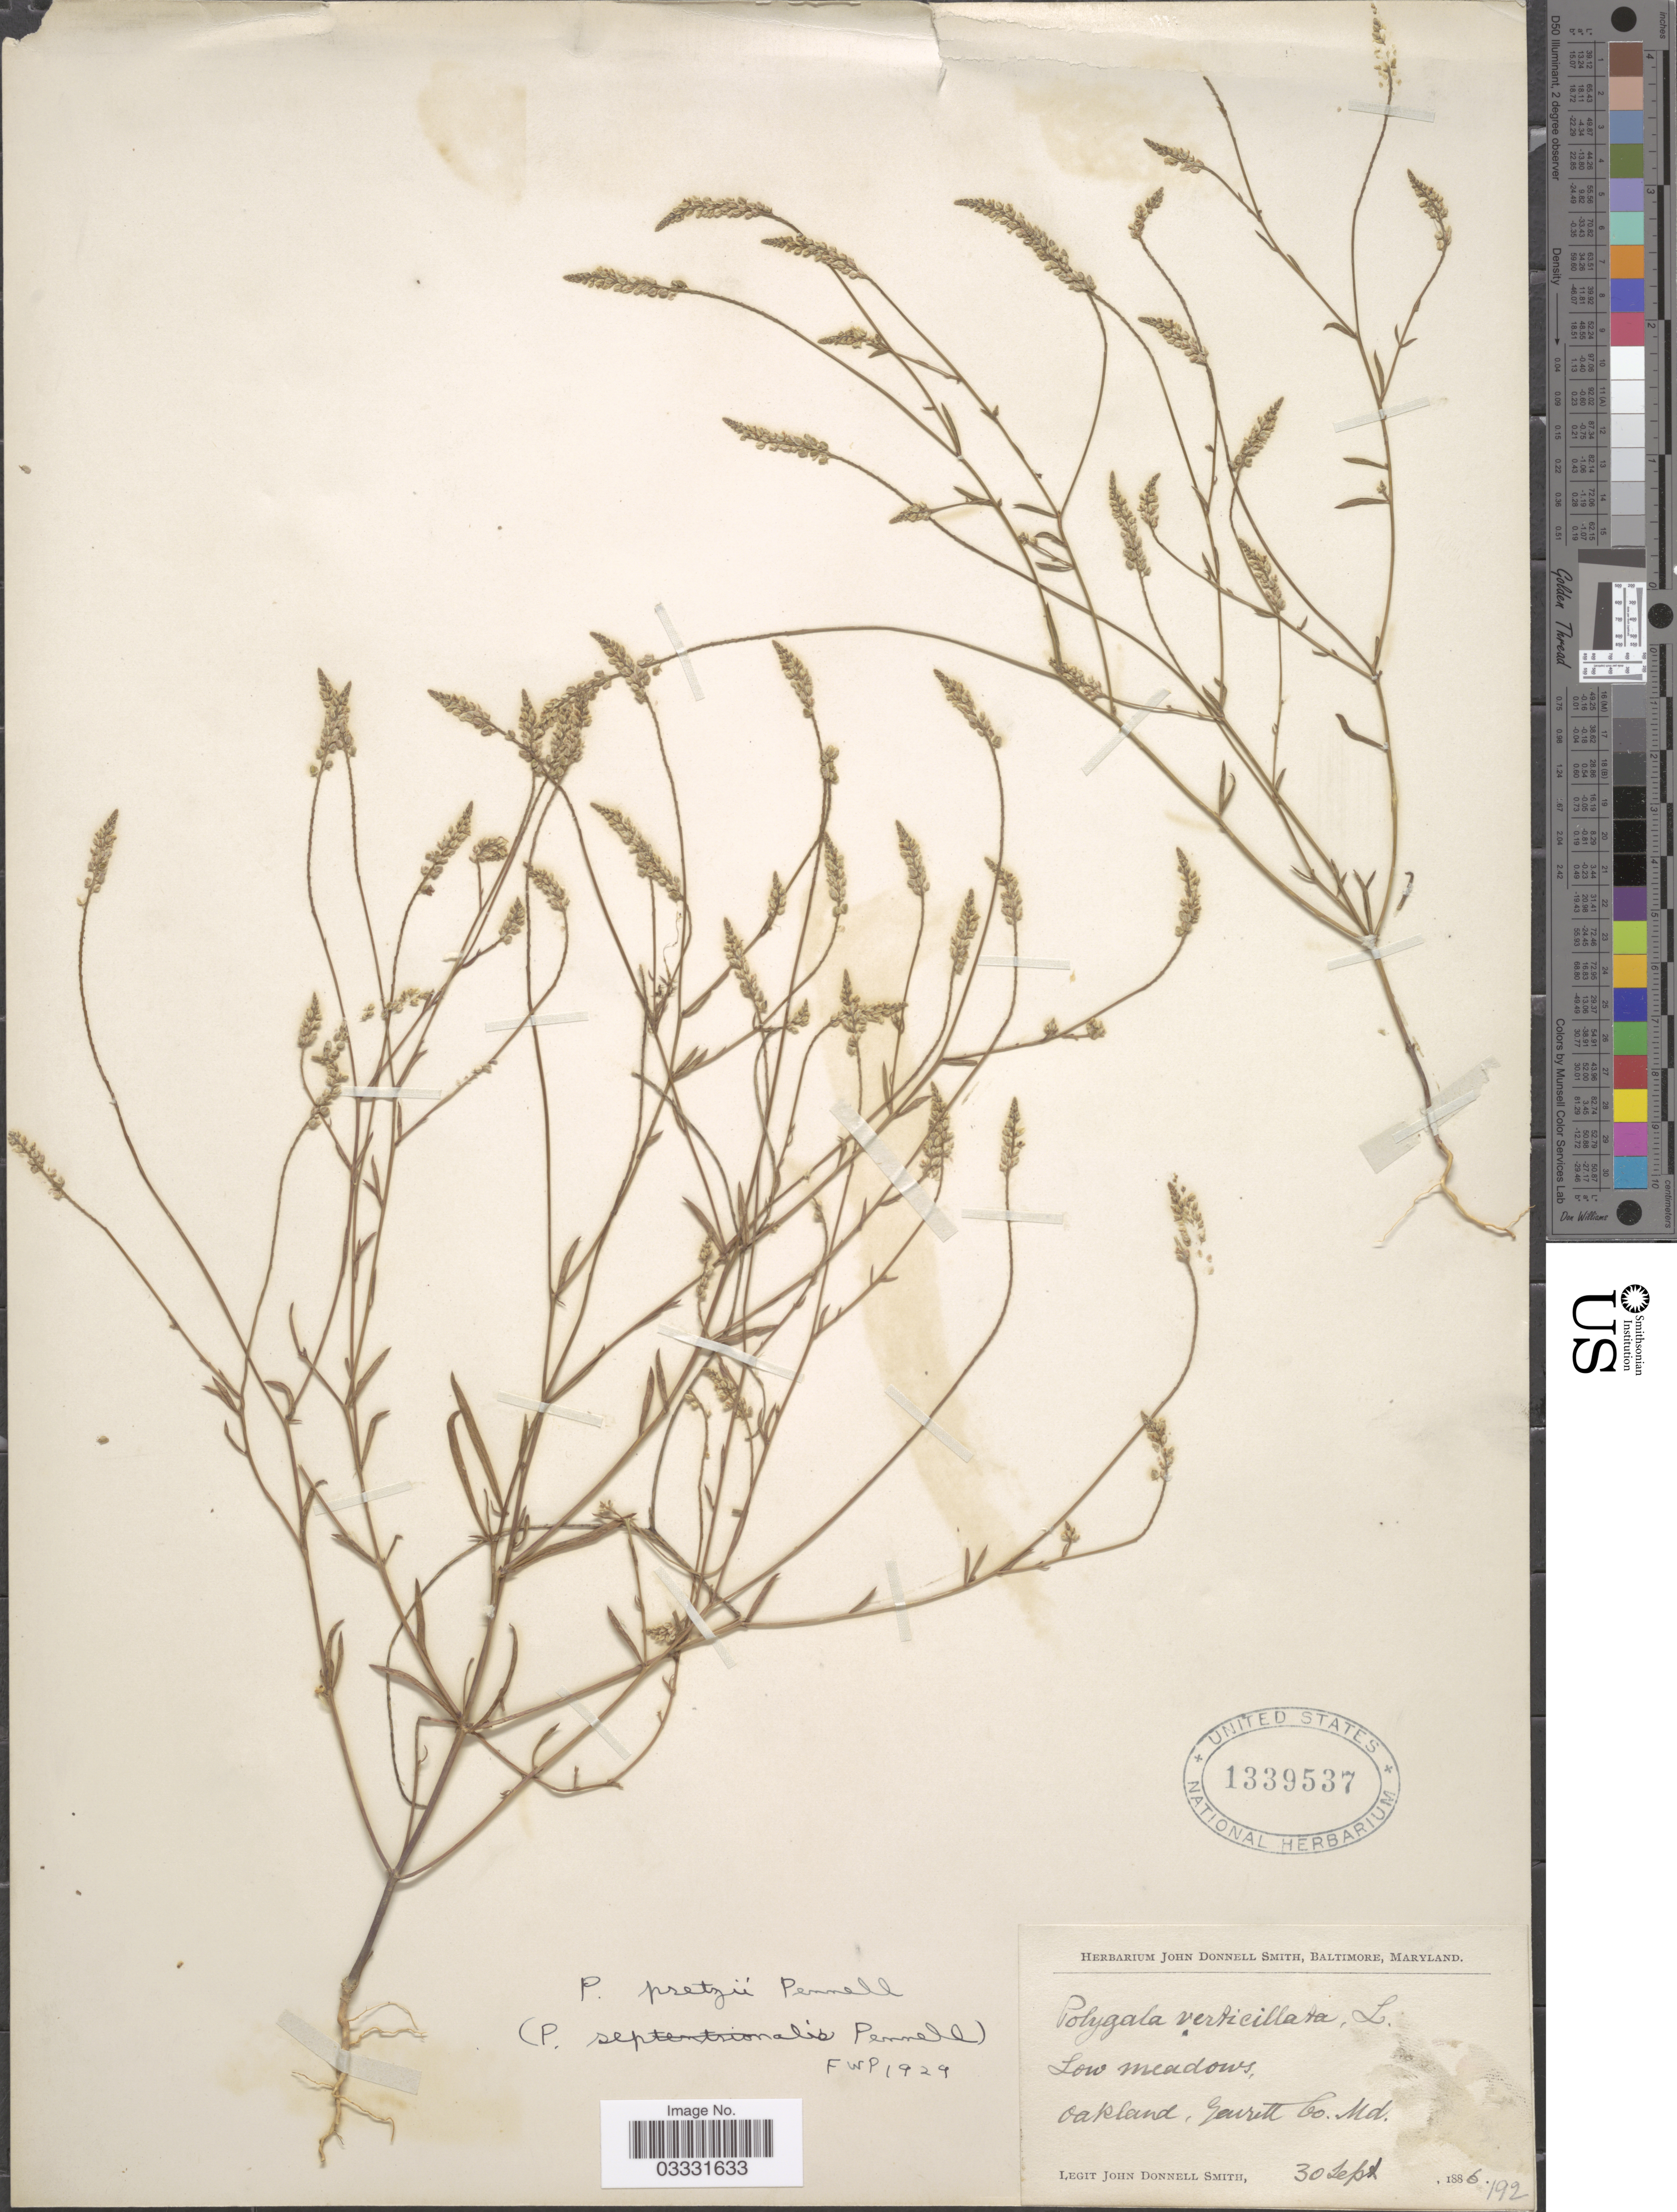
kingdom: Plantae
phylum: Tracheophyta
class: Magnoliopsida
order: Fabales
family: Polygalaceae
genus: Polygala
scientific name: Polygala pretzii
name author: Pennell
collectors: J. Donnell Smith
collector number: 192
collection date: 1886-09-30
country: United States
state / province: Maryland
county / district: Garrett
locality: Oakland, Garrett Co.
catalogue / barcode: US 1339537